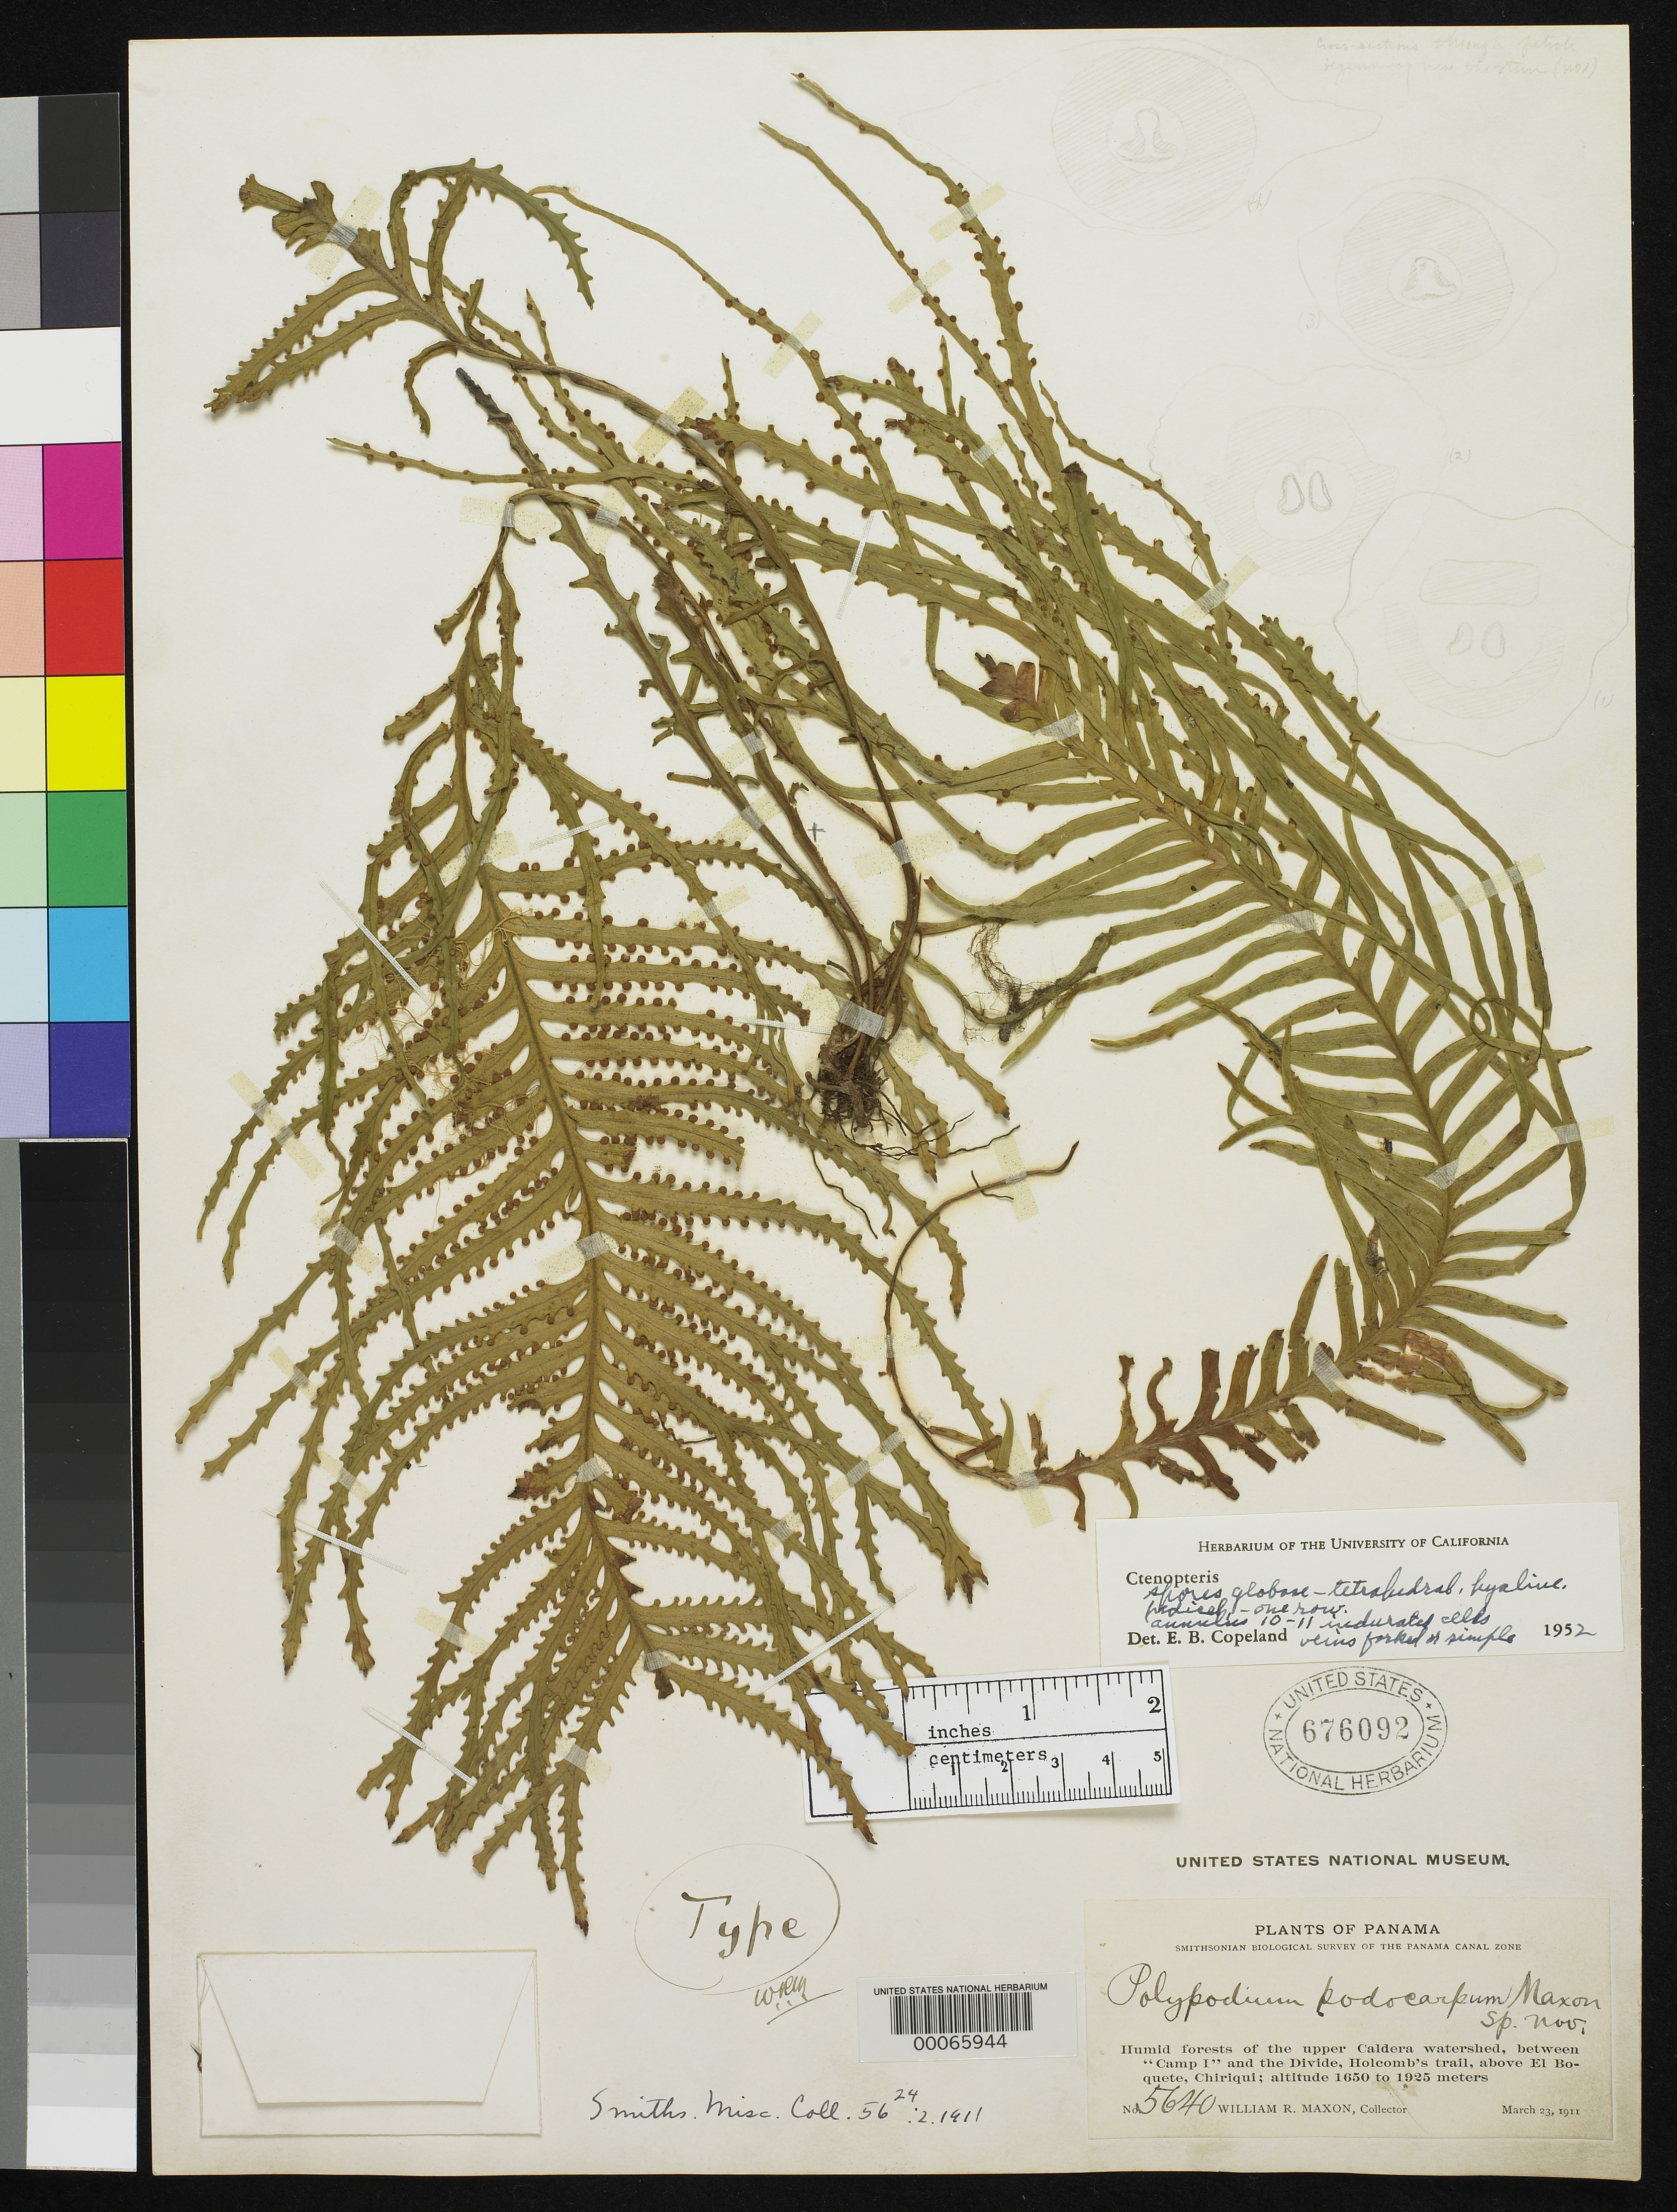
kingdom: Plantae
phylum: Tracheophyta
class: Polypodiopsida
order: Polypodiales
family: Polypodiaceae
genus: Polypodium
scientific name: Polypodium podocarpum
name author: Maxon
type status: Holotype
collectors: W. R. Maxon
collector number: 5640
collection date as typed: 23 Mar 1911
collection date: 1911-03-23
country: Panama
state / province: Chiriquí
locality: Upper Caldera River, between Camp 1 and divide, Holcomb's Trail, above El Boquete.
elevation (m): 1650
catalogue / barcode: US 676092